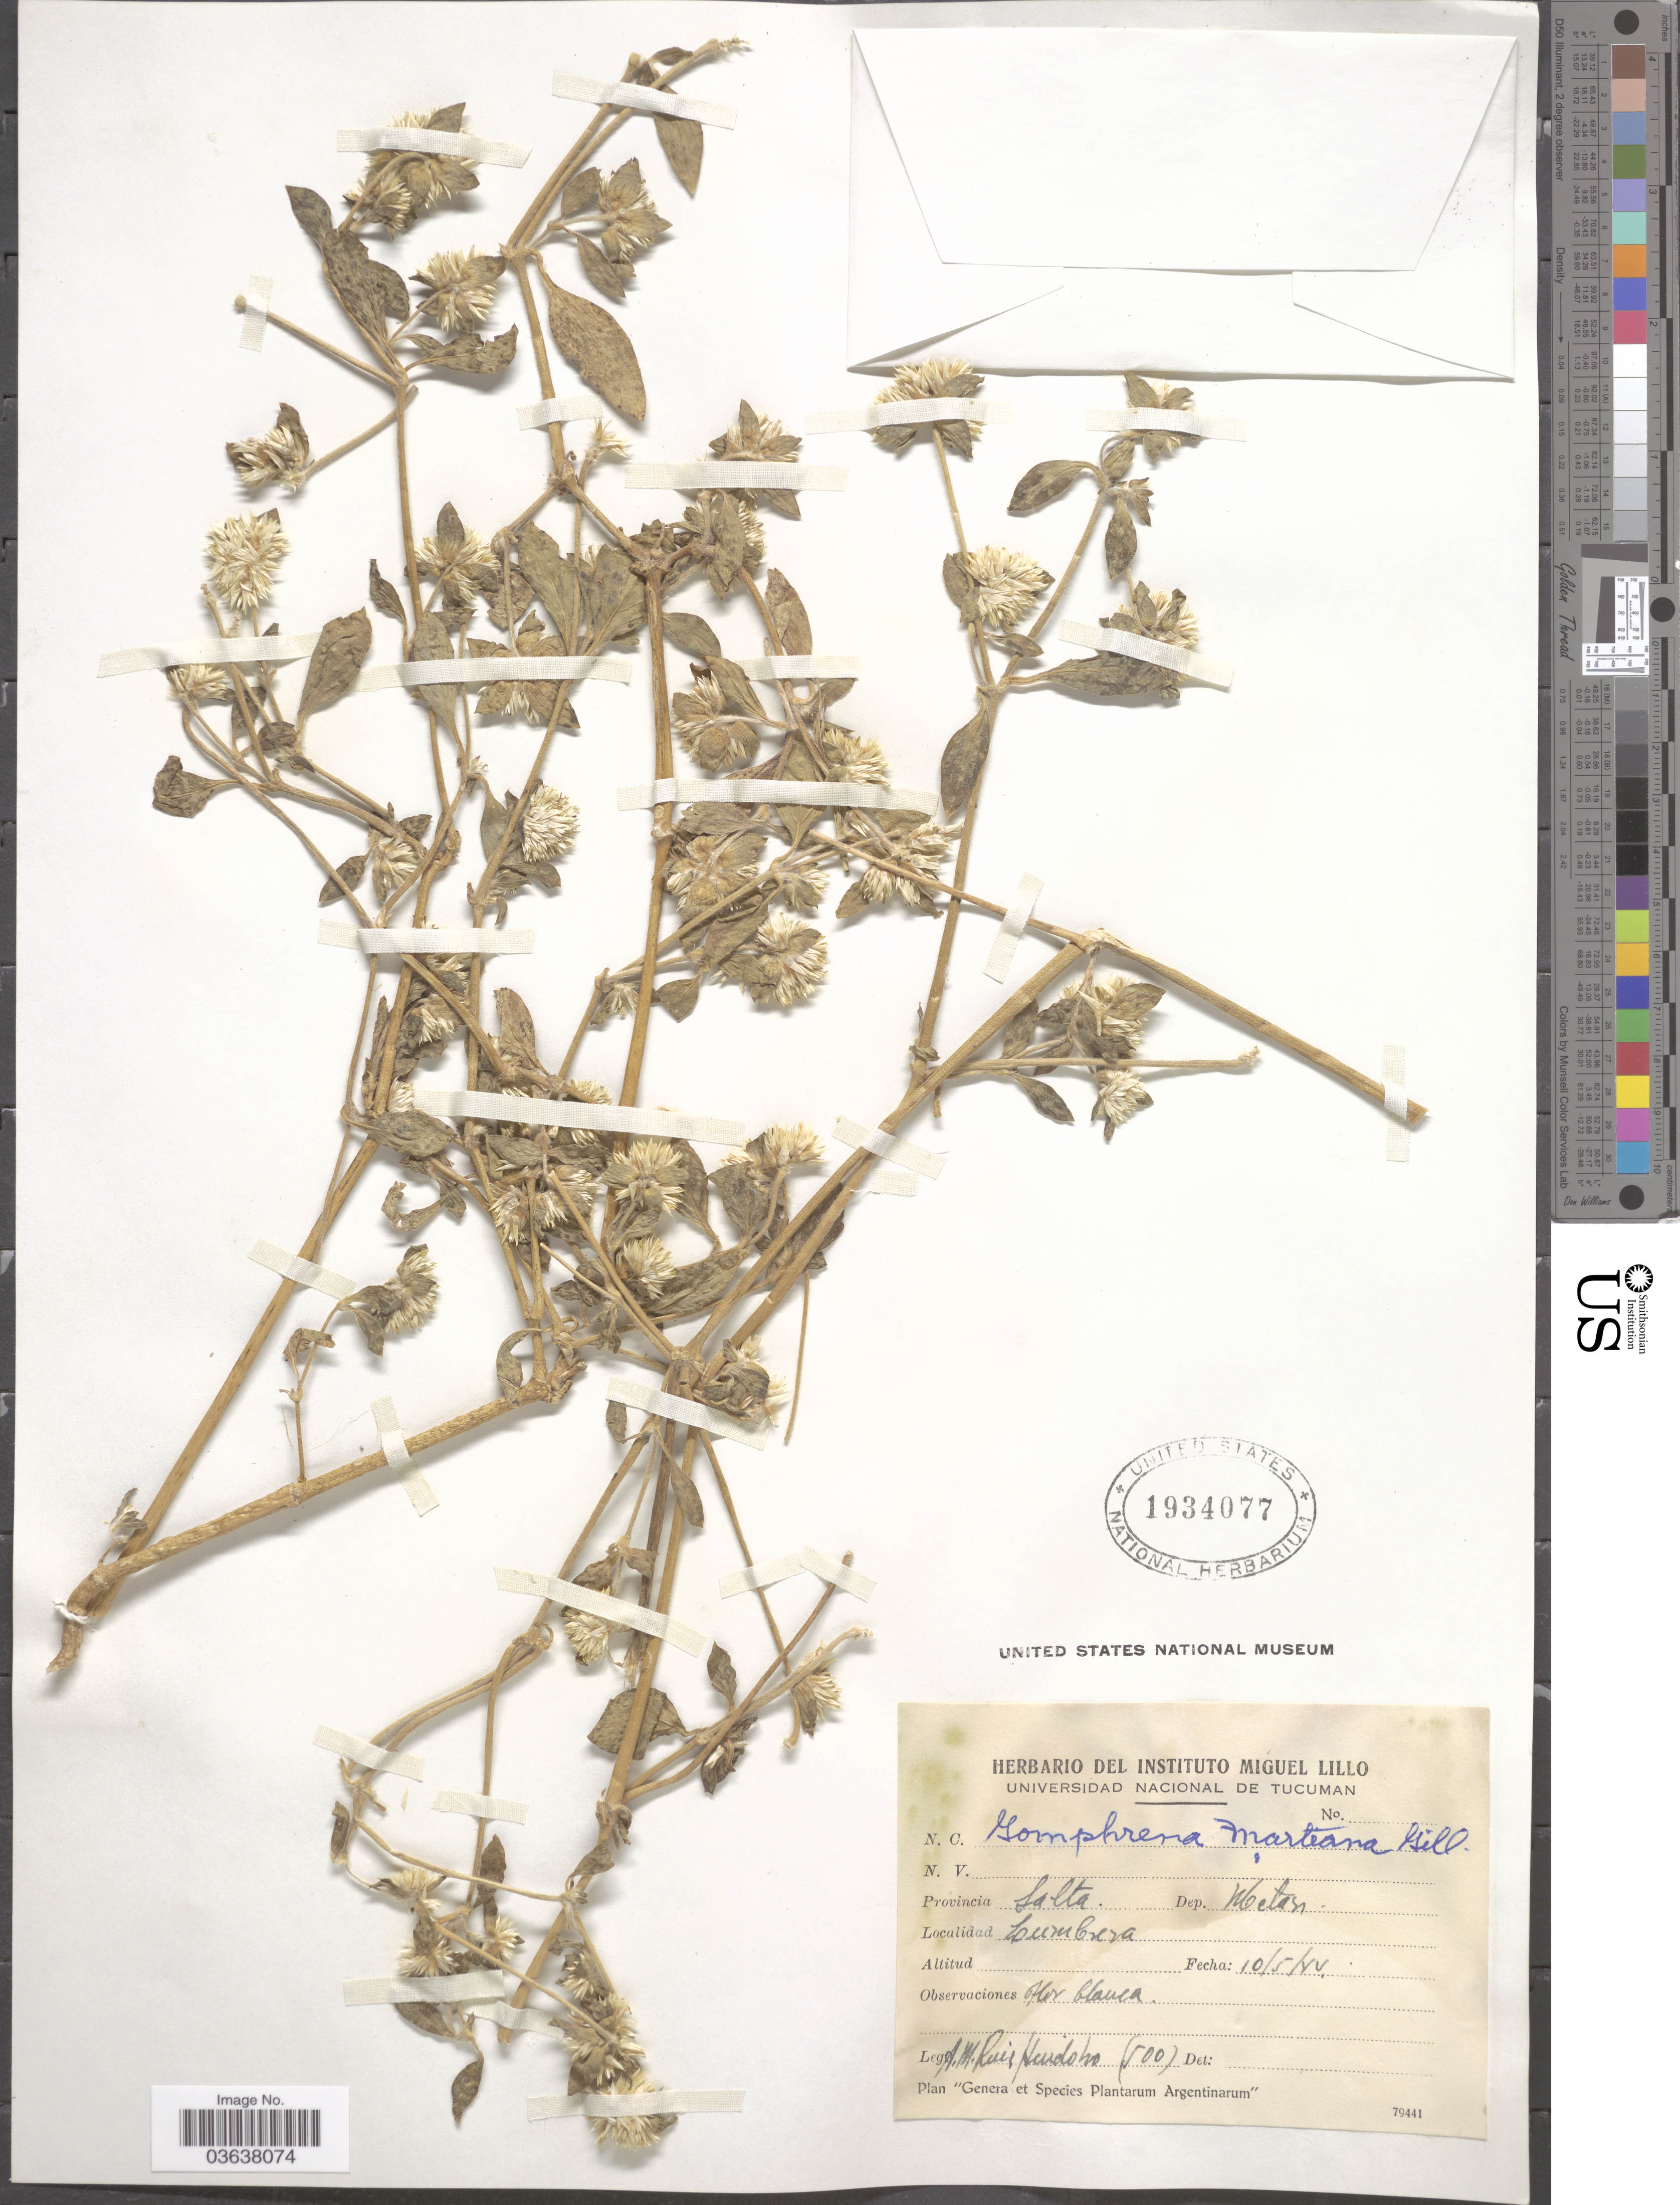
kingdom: Plantae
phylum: Tracheophyta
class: Magnoliopsida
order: Caryophyllales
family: Amaranthaceae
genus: Gomphrena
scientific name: Gomphrena martiana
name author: Gillies ex Moq.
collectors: A. Ruiz Huidobo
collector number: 500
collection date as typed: Transcribed d/m/y: 10/5/44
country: Argentina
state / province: Salta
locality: Dep. Metan, Lumbrera.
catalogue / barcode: US 1934077